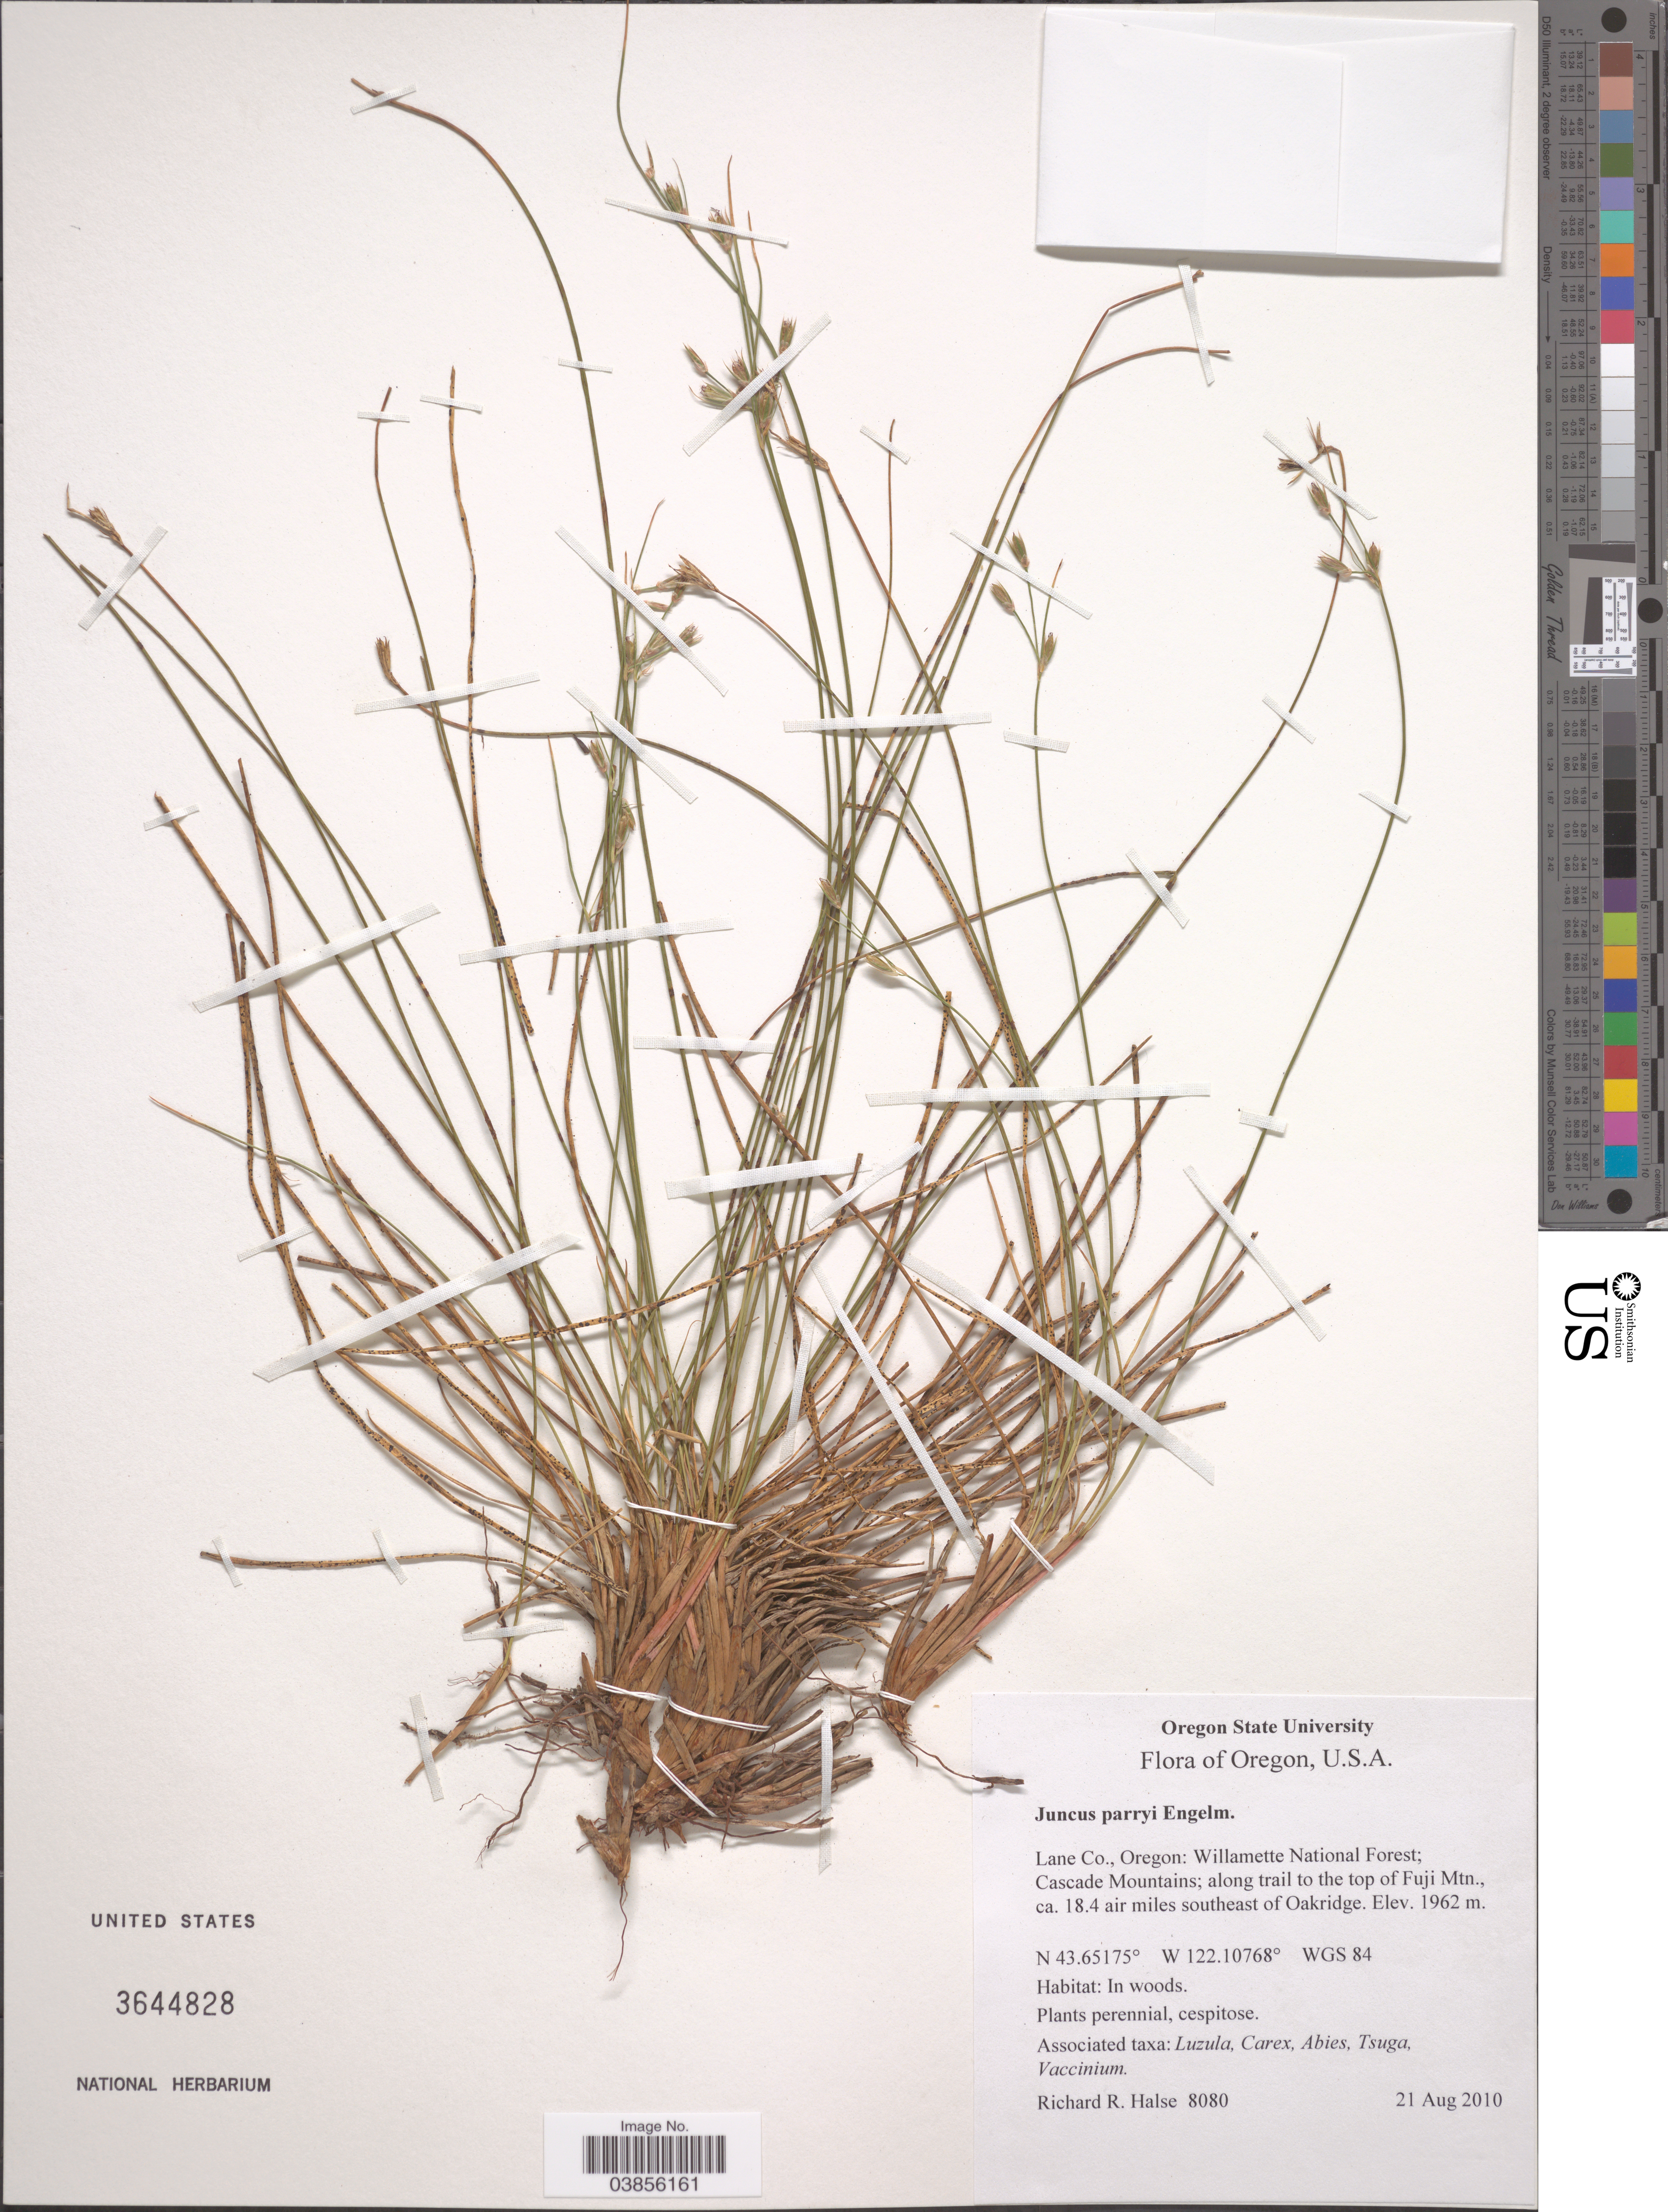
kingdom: Plantae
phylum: Tracheophyta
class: Liliopsida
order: Poales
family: Juncaceae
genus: Juncus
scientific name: Juncus parryi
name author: Engelm.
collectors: R. Halse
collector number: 8080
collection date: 2010-08-21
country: United States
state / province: Oregon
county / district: Lane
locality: Lane Co., Willamette National Forest; Cascade Mountains; along trail to the top of Fuji Mtn., ca. 18.4 air miles southeast of Oakridge. WGS 84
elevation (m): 1962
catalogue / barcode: US 3644828